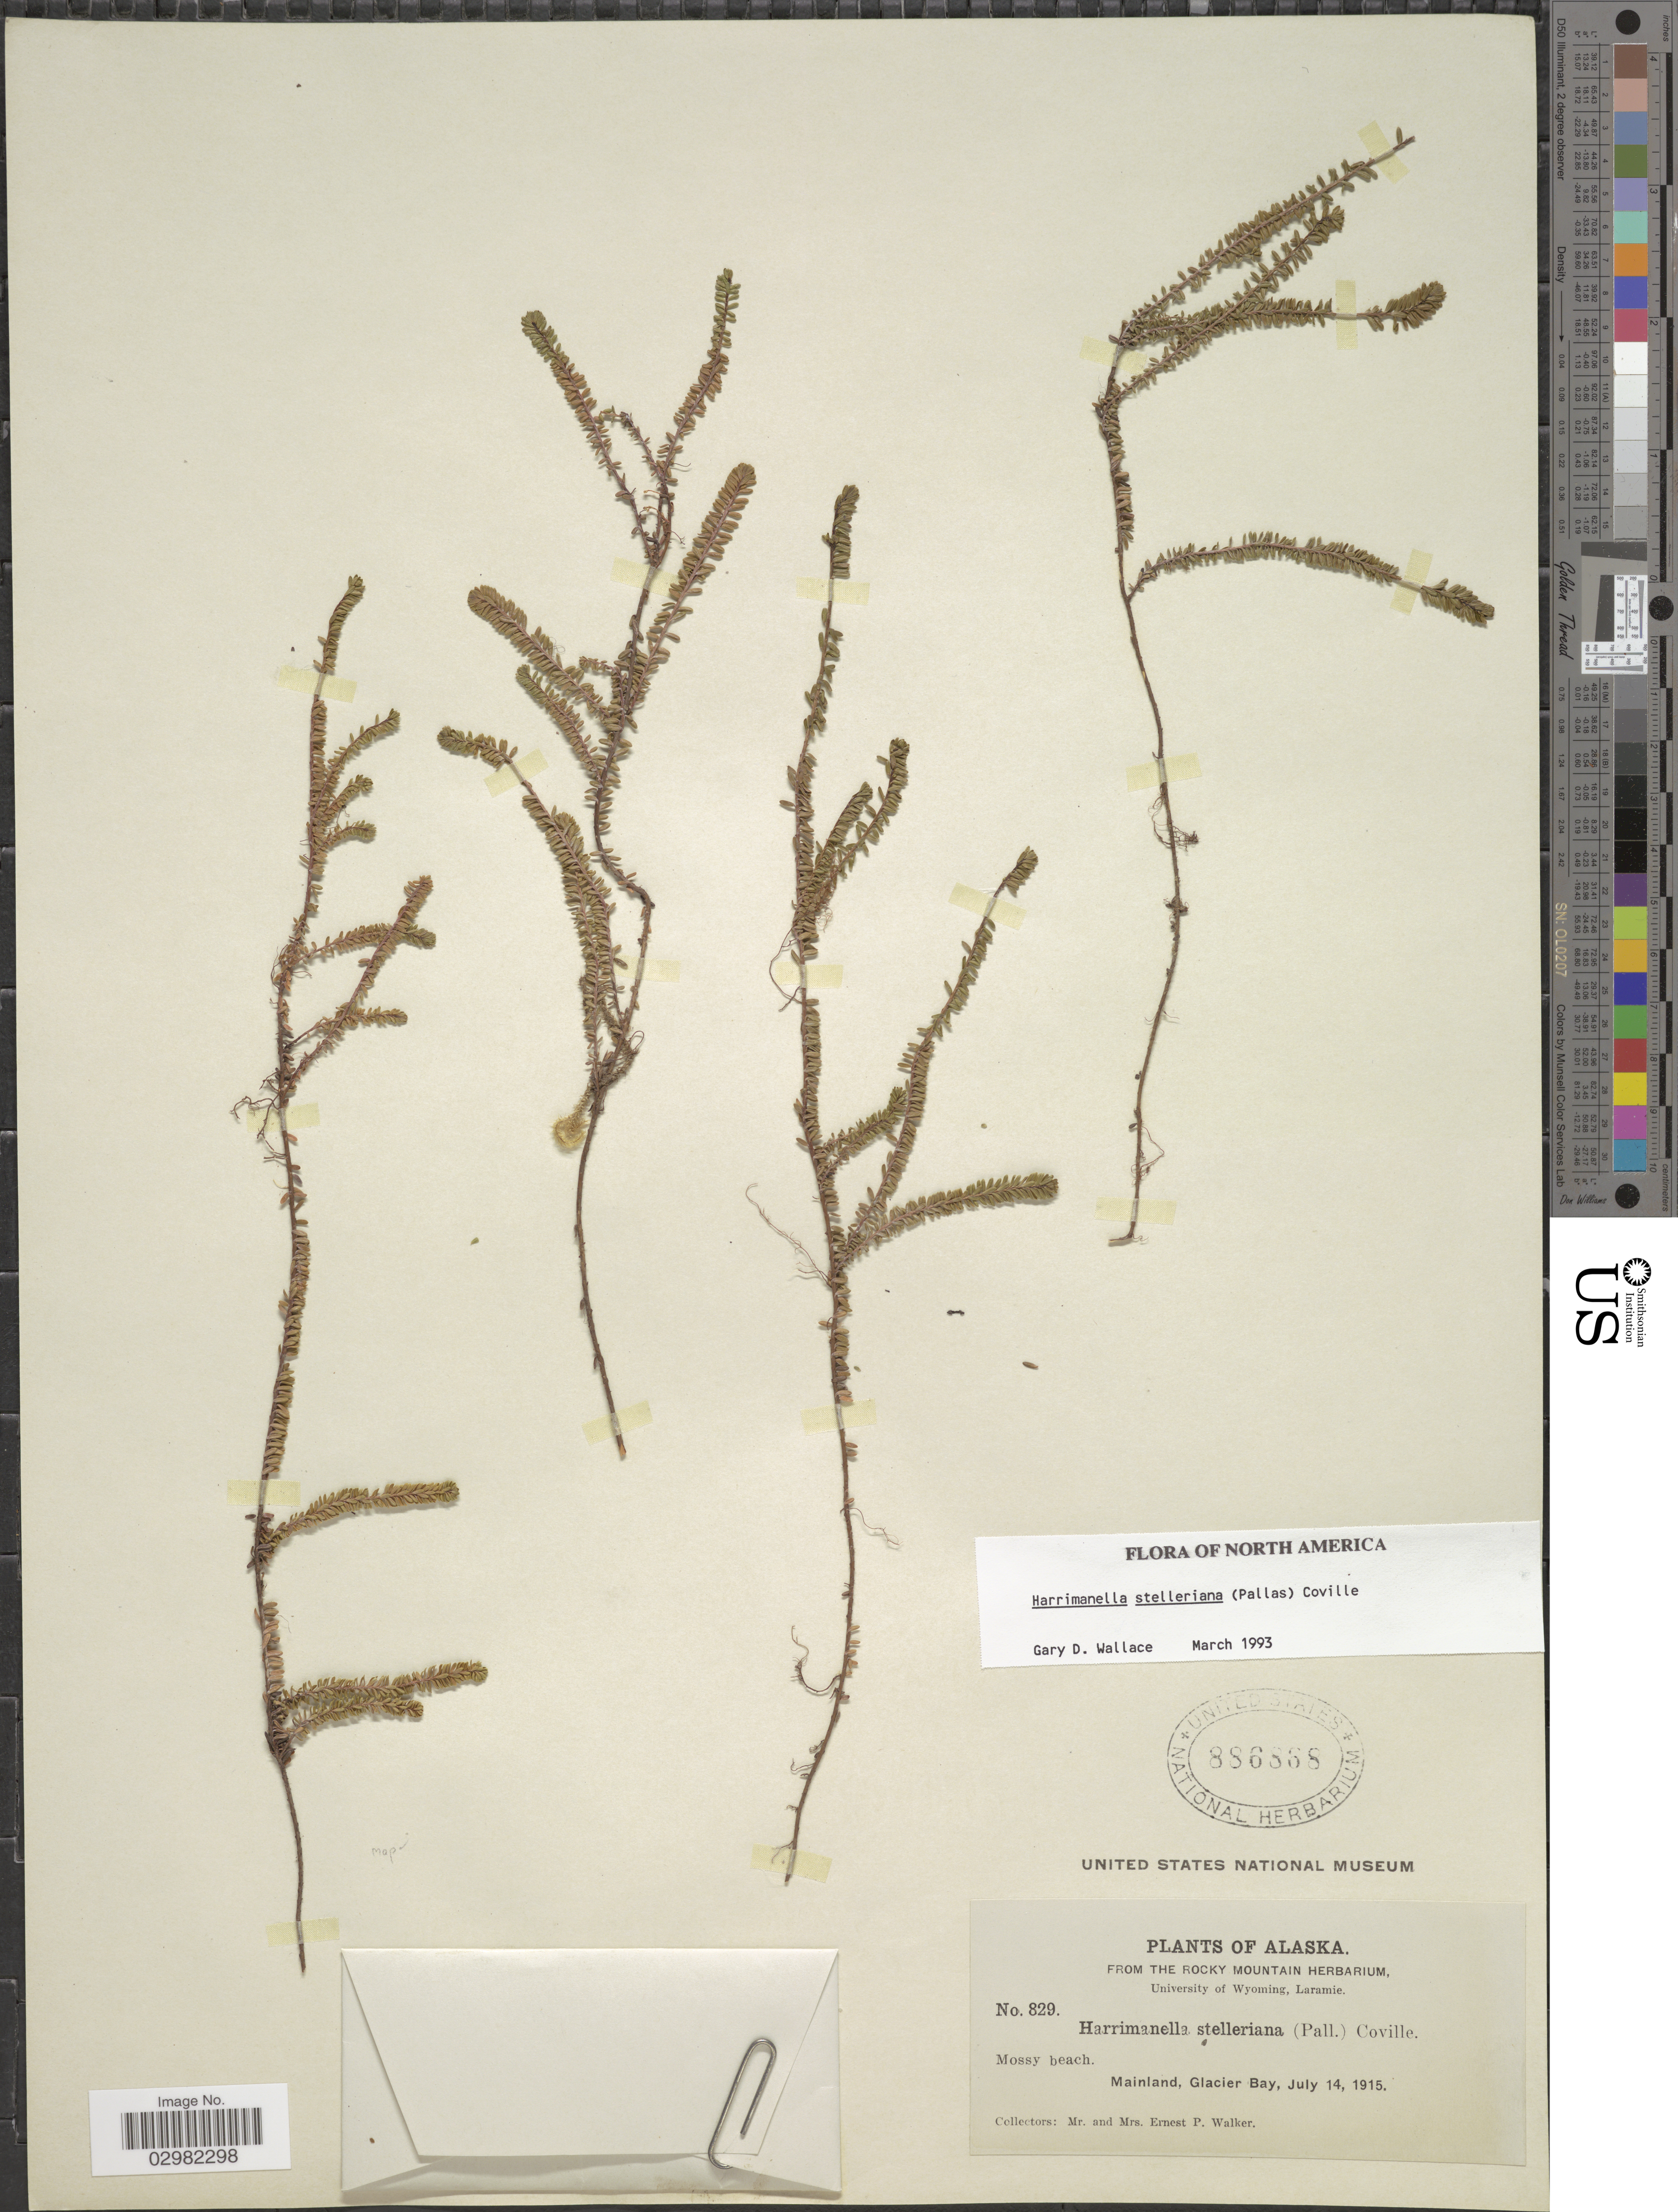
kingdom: Plantae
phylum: Tracheophyta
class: Magnoliopsida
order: Ericales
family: Ericaceae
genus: Harrimanella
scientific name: Harrimanella stelleriana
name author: (Pall.) Coville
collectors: E. P. Walker & E. Walker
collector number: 829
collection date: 1915-07-14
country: United States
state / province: Alaska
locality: Mainland, Glacier Bay.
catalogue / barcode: US 886868